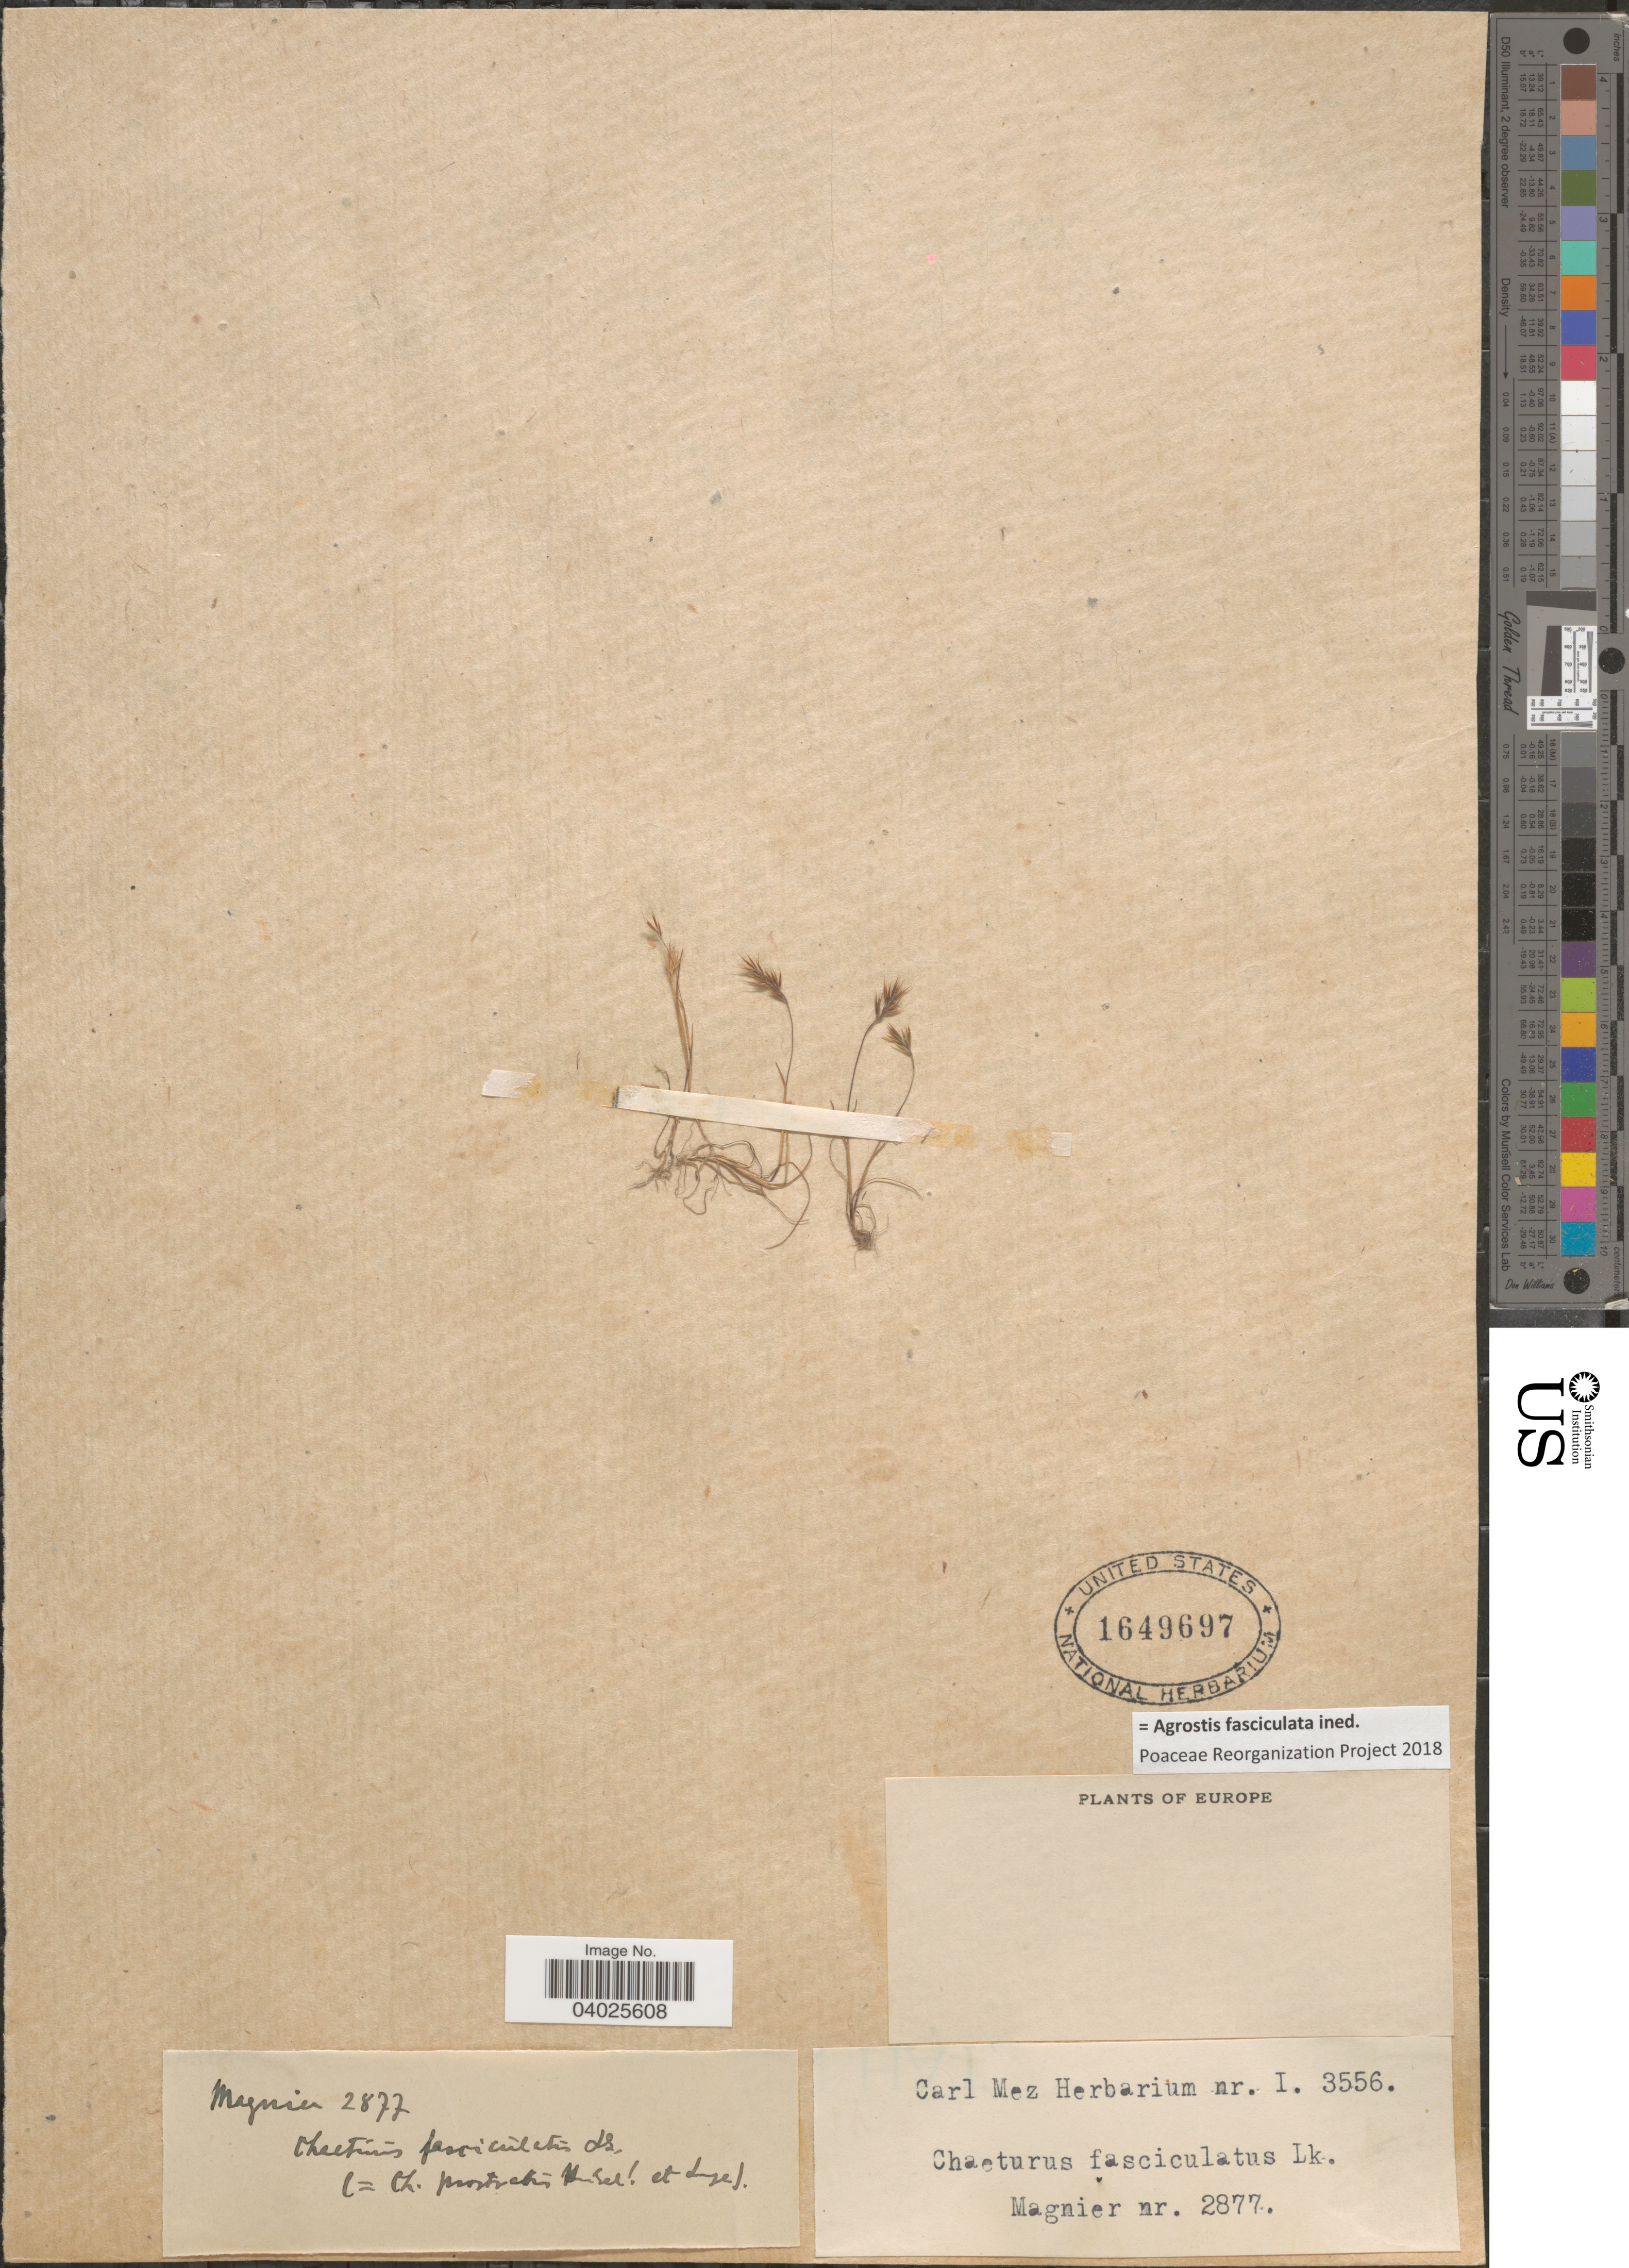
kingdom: Plantae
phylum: Tracheophyta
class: Liliopsida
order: Poales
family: Poaceae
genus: Agrostis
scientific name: Agrostis fasciculata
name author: Roem. & Schult.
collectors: Magnier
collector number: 2877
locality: Europe.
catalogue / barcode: US 1649697